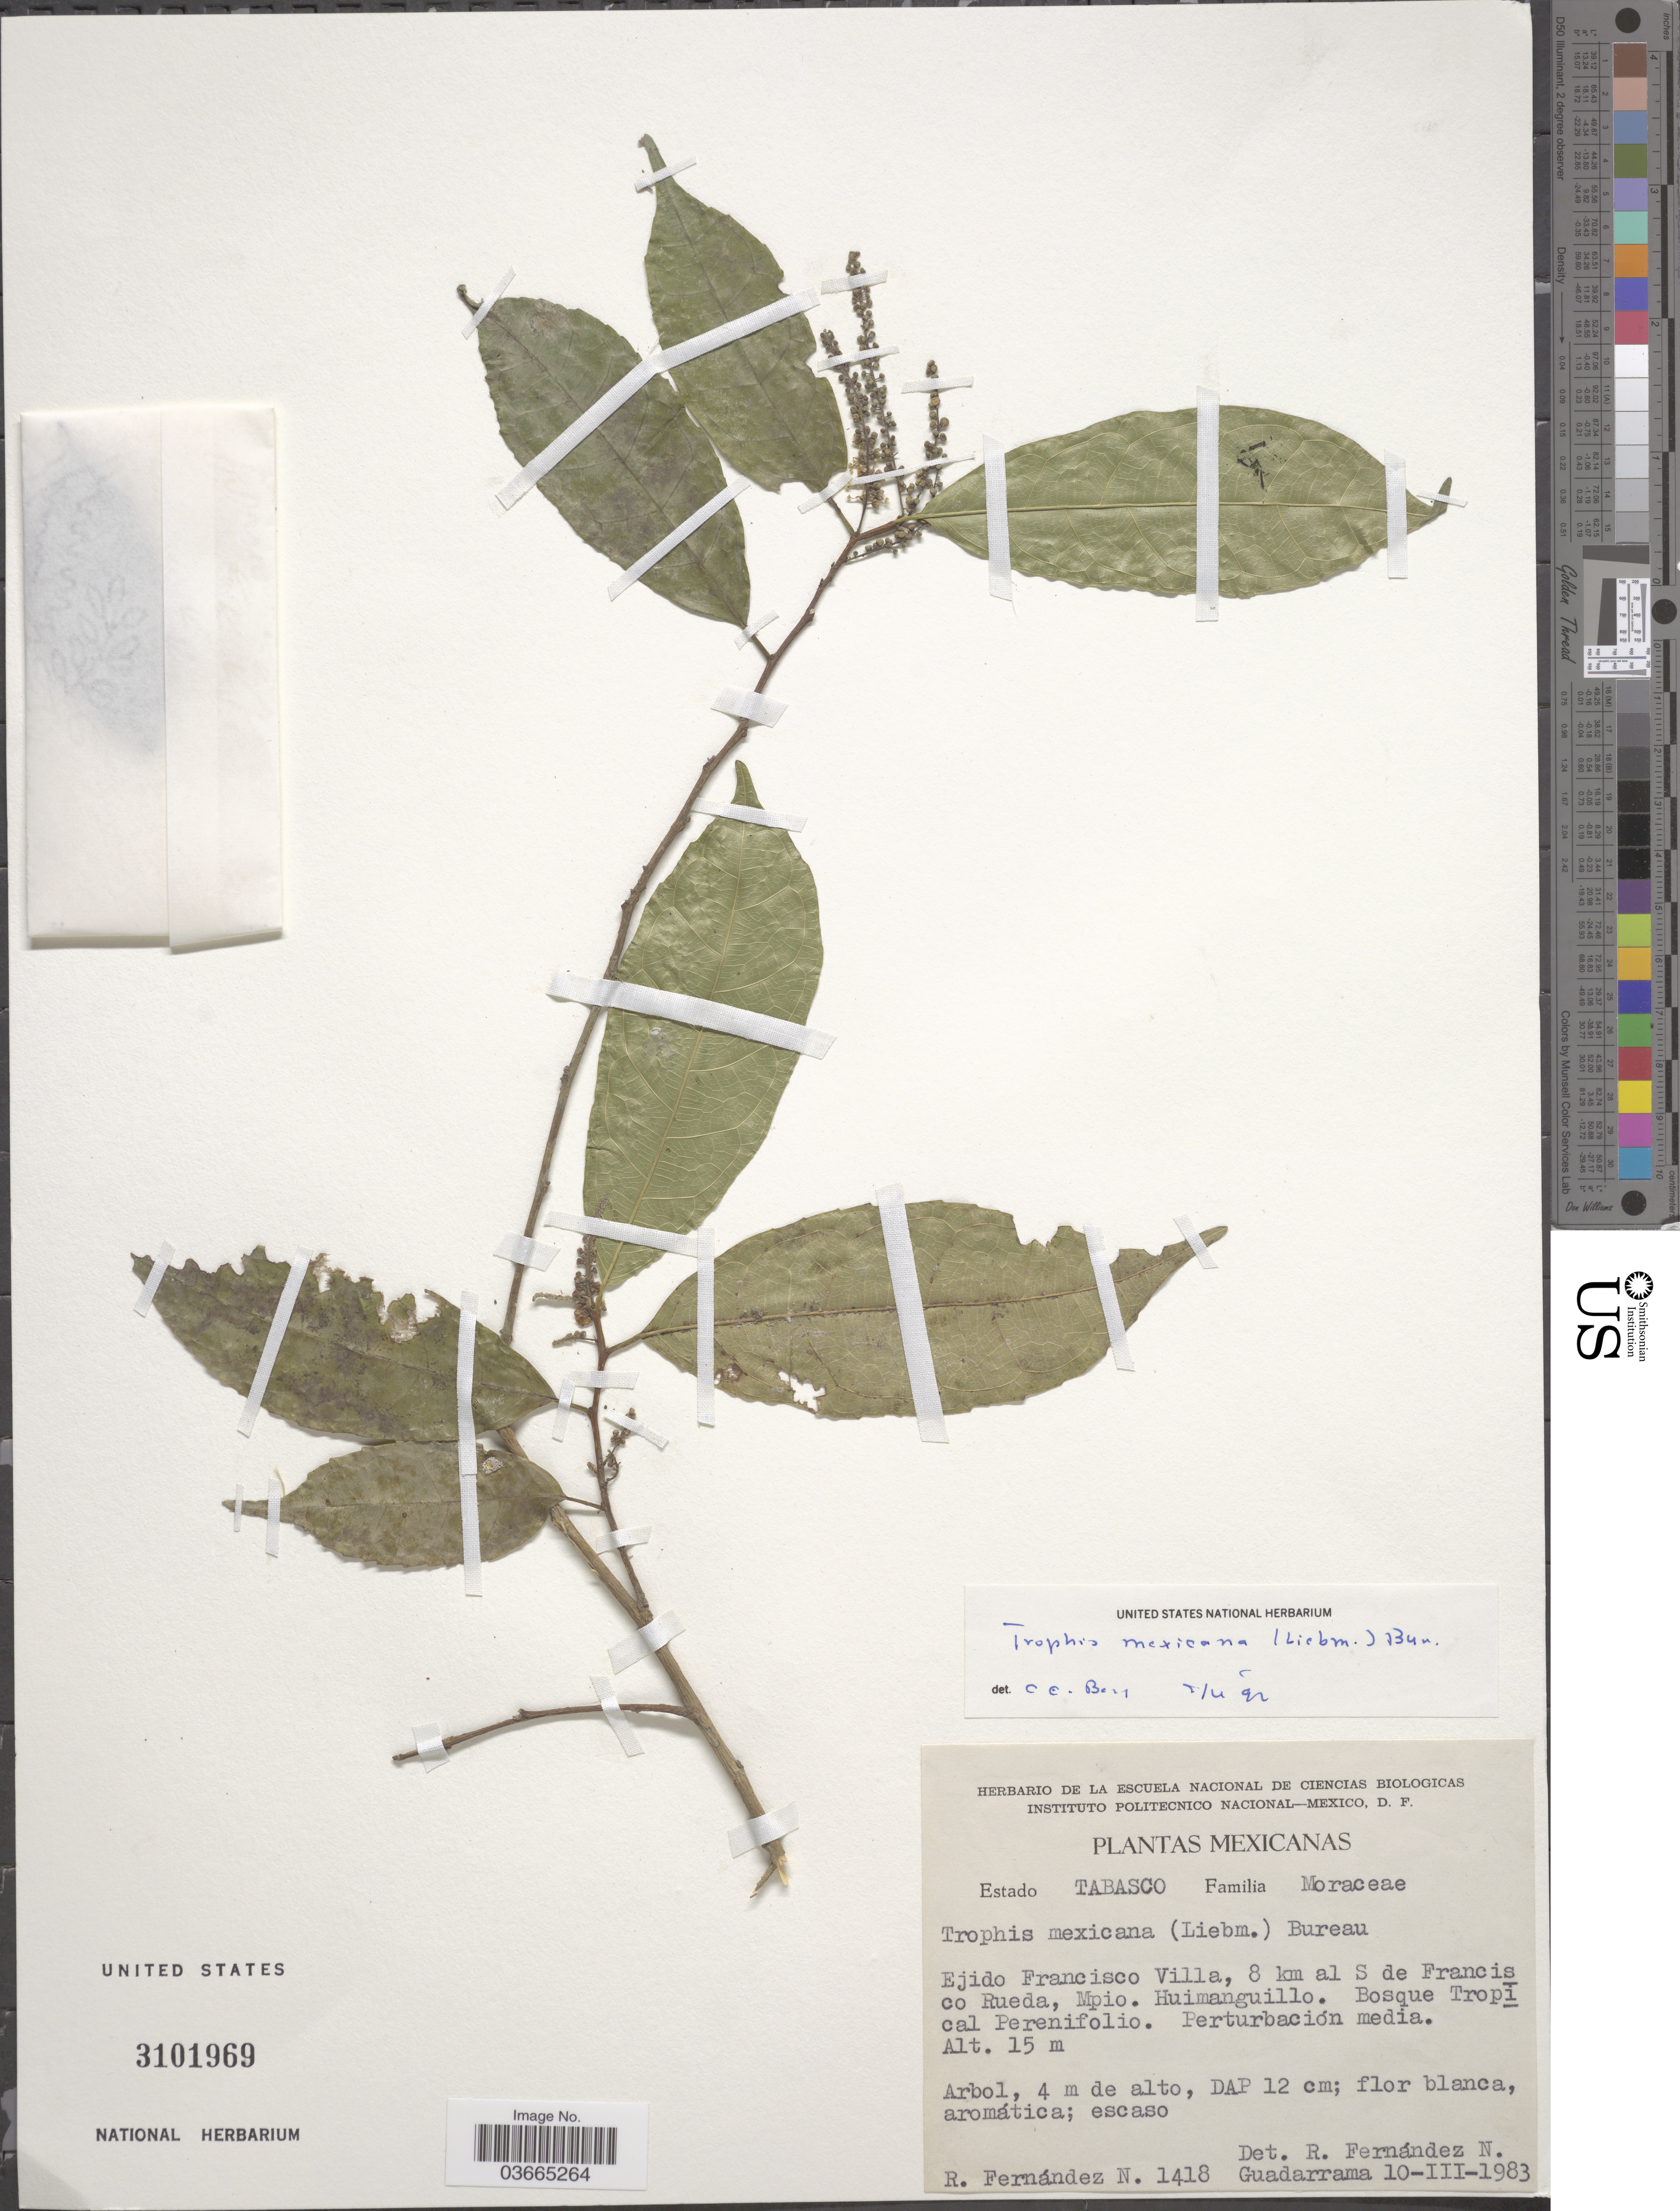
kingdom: Plantae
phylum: Tracheophyta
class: Magnoliopsida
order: Rosales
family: Moraceae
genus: Trophis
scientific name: Trophis mexicana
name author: (Liebm.) Bureau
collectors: R. Fernández Nava & Guadarrama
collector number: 1418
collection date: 1983-03-10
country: Mexico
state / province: Tabasco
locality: Ejido Francisco Villa, 8 km al S de Francisco Rueda, Mpio. Huimanguillo.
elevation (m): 15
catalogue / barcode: US 3101969